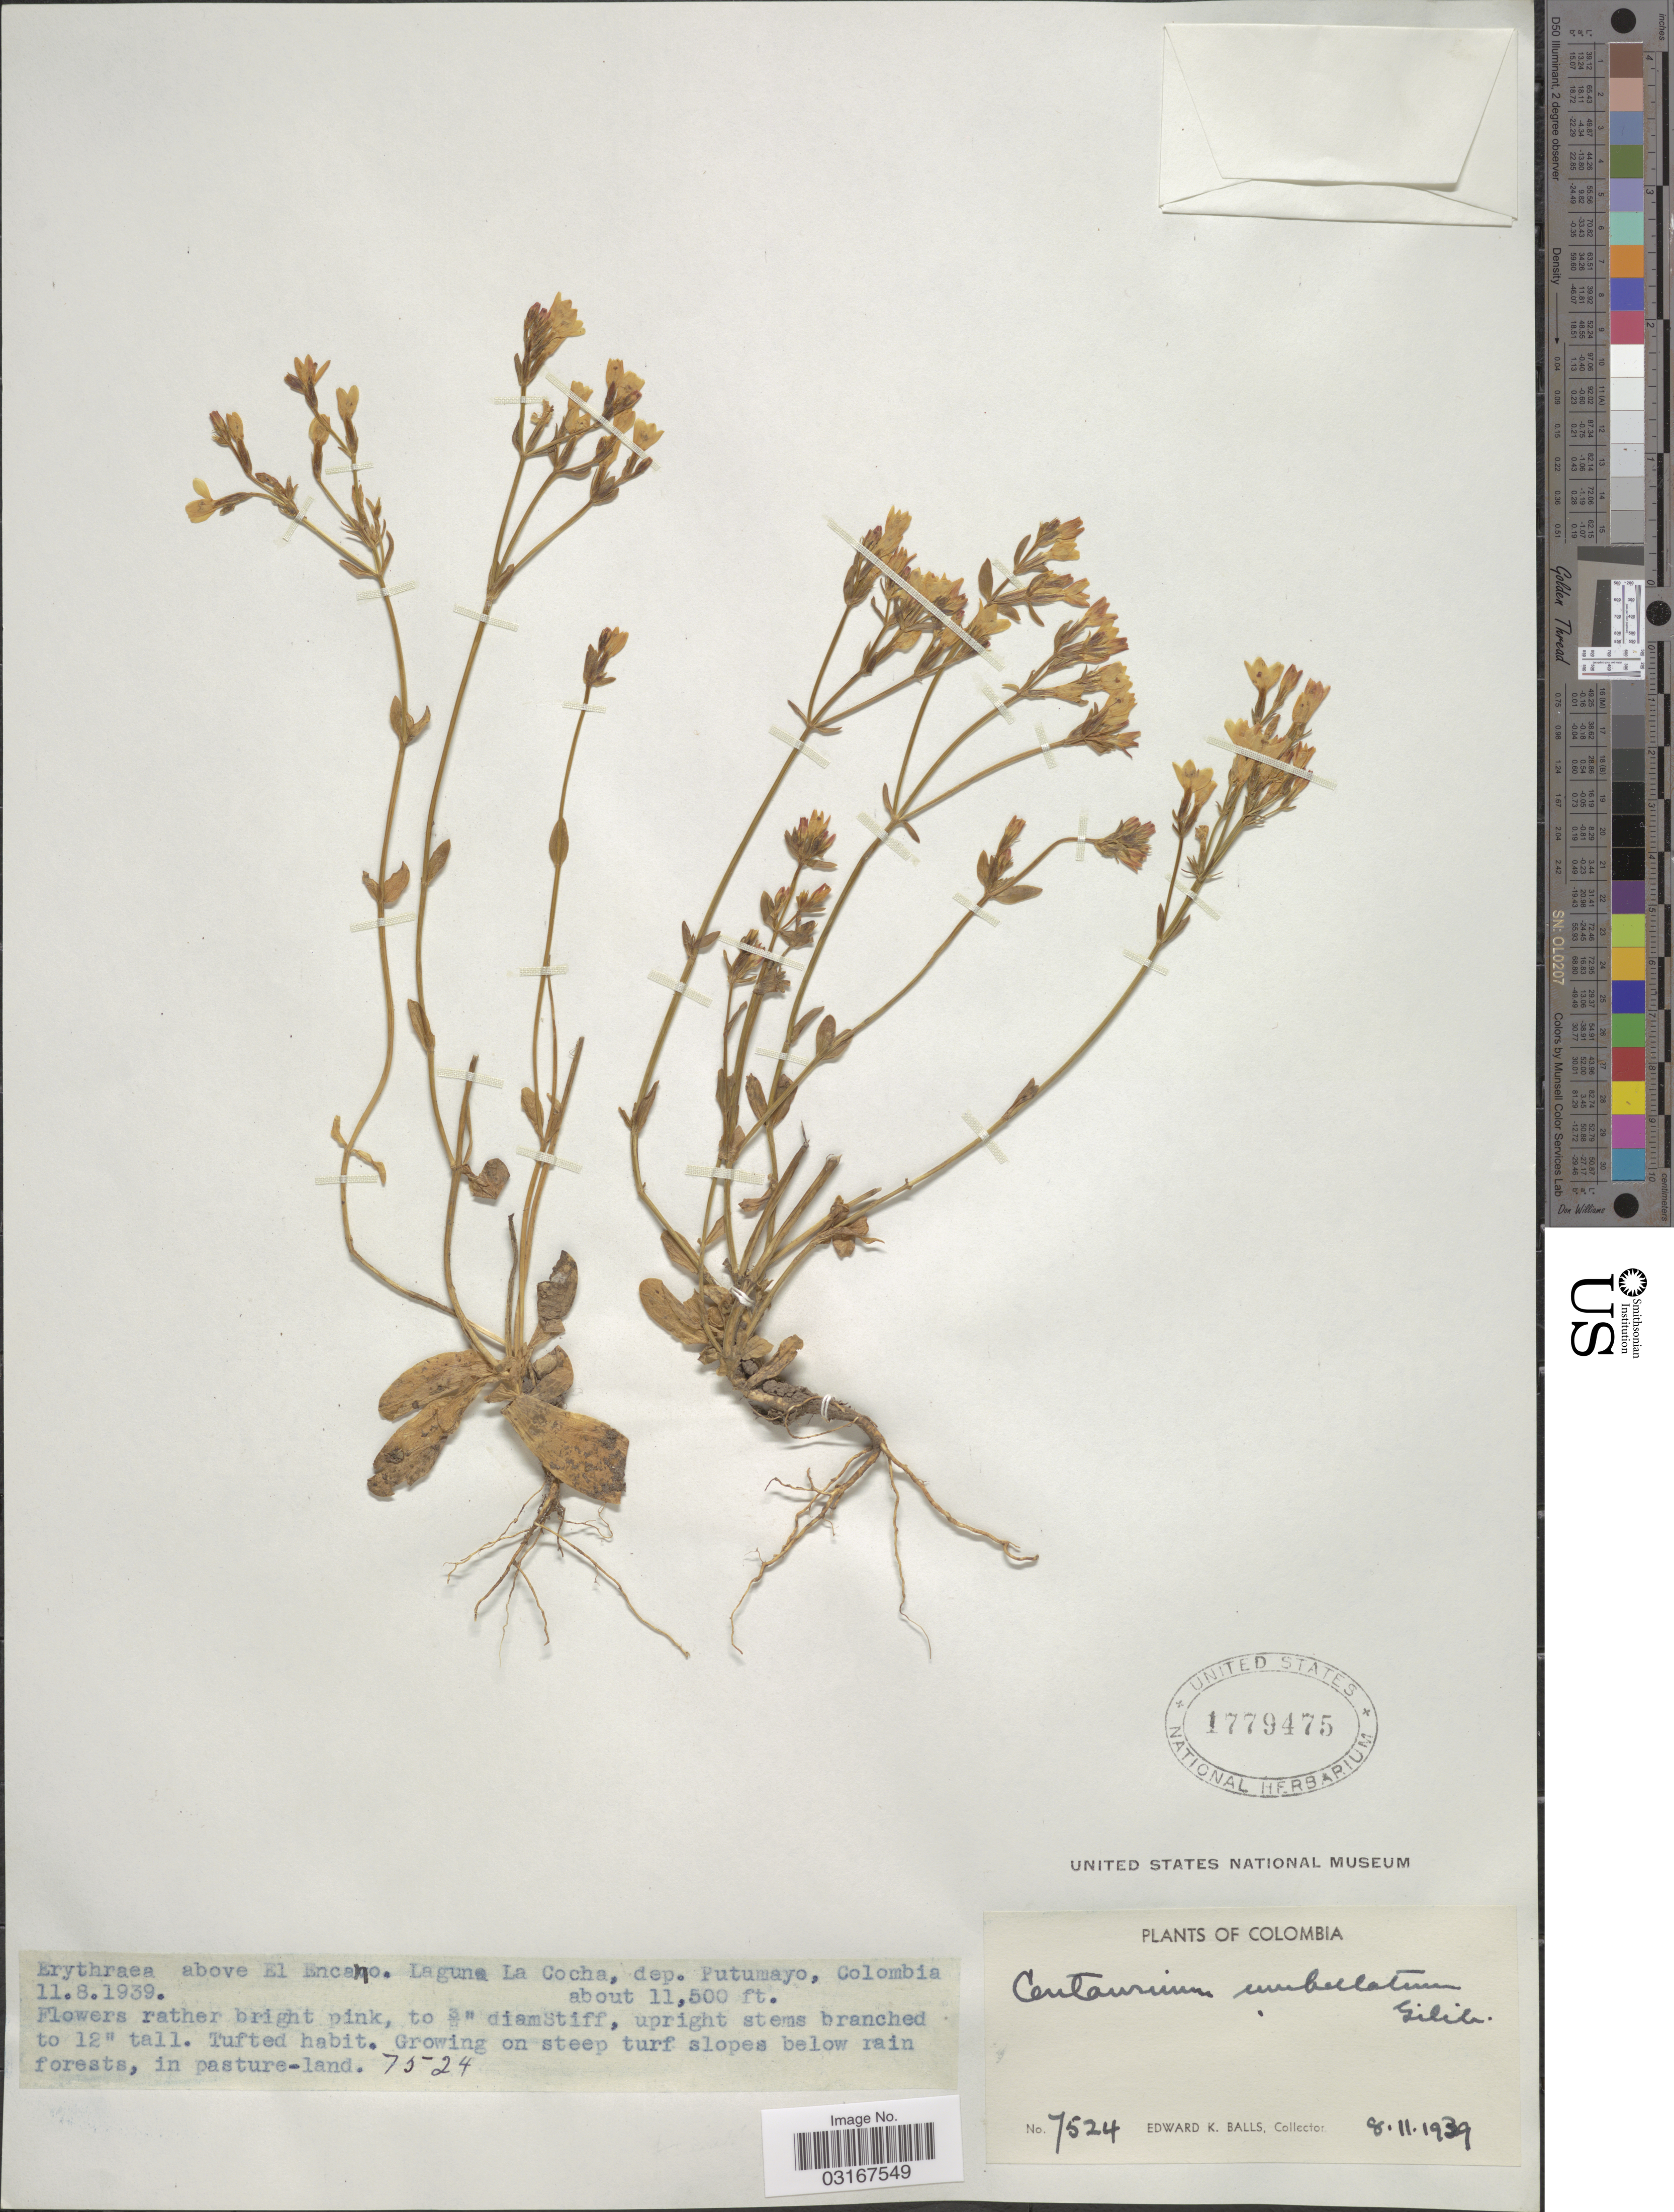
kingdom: Plantae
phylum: Tracheophyta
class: Magnoliopsida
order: Gentianales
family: Gentianaceae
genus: Centaurium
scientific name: Centaurium erythraea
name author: Rafn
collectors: E. K. Balls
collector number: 7524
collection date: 1939-11-08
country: Colombia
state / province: Putumayo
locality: Above El Encano. Laguna La Cocha, dep. Putumayo.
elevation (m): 3505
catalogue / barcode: US 1779475